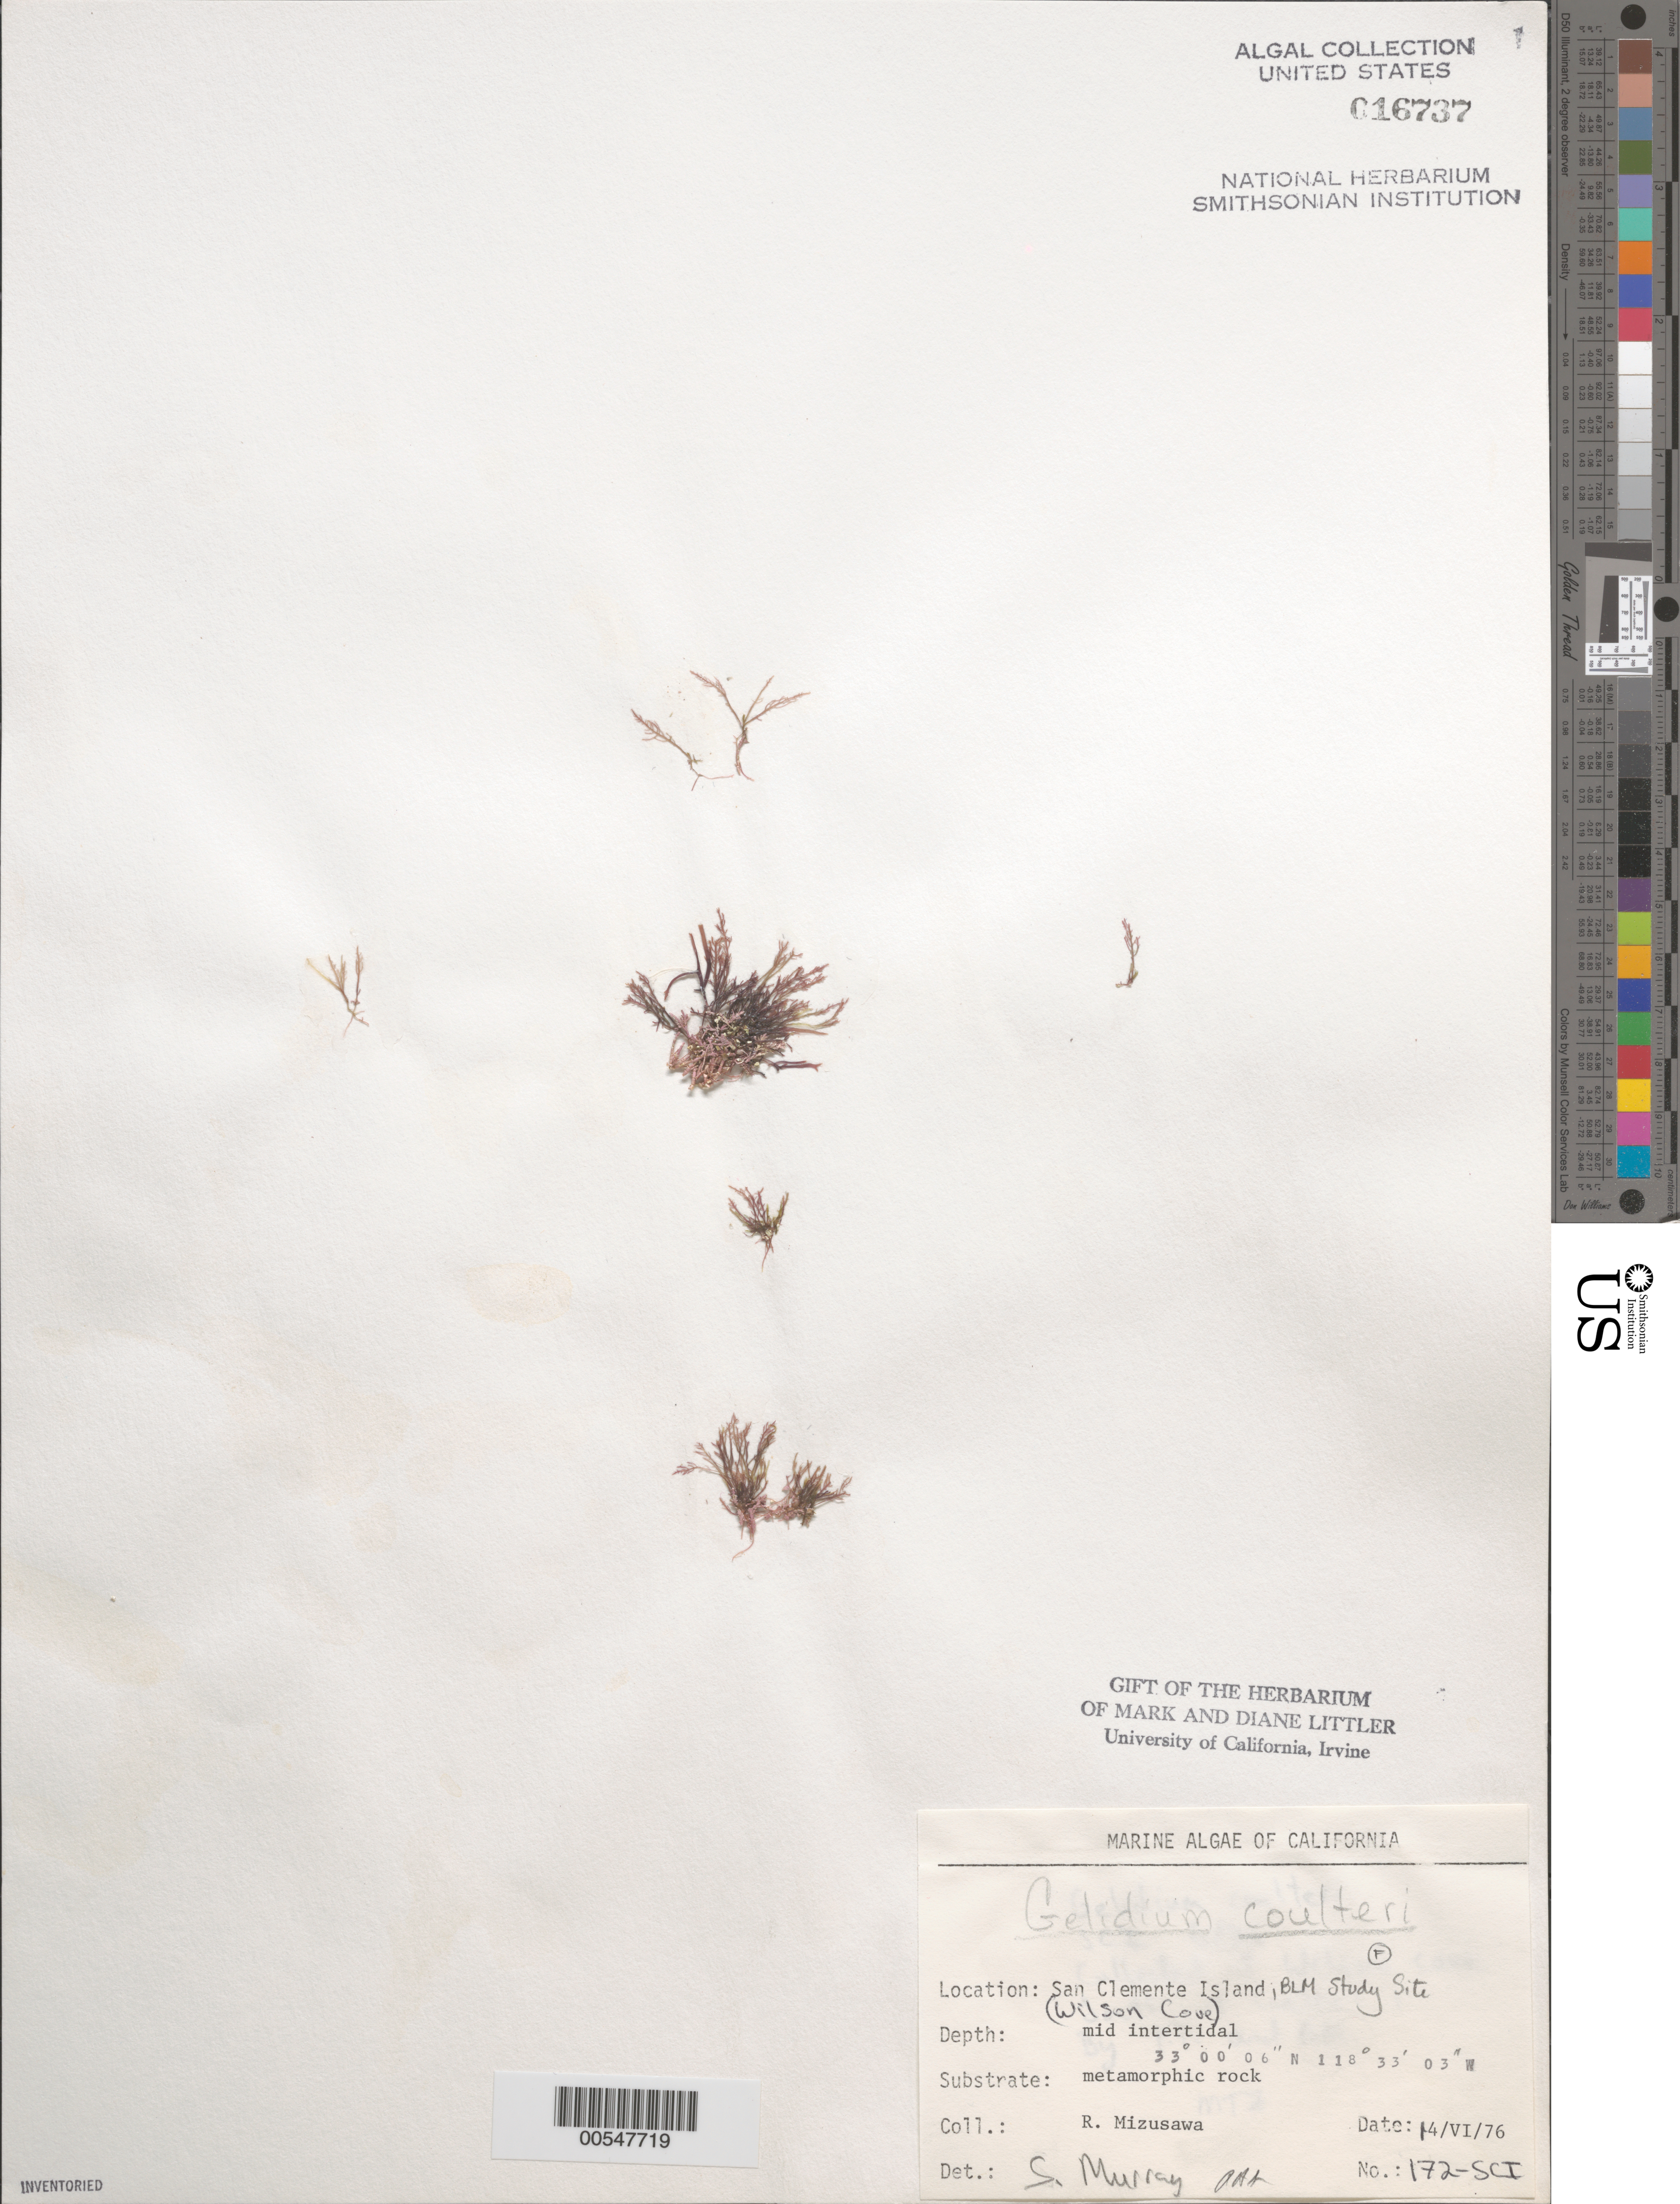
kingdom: Plantae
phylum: Rhodophyta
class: Florideophyceae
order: Gelidiales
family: Gelidiaceae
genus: Gelidium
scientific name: Gelidium coulteri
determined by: Murray, S. N.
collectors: R. Mizusawa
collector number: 172-sci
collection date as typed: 14 Jun 1976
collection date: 1976-06-14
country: United States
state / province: California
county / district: Los Angeles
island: San Clemente Island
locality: Wilson Cove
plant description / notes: BLM-SOCALBIGHT Rocky Intertidal Survey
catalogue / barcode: US 16737